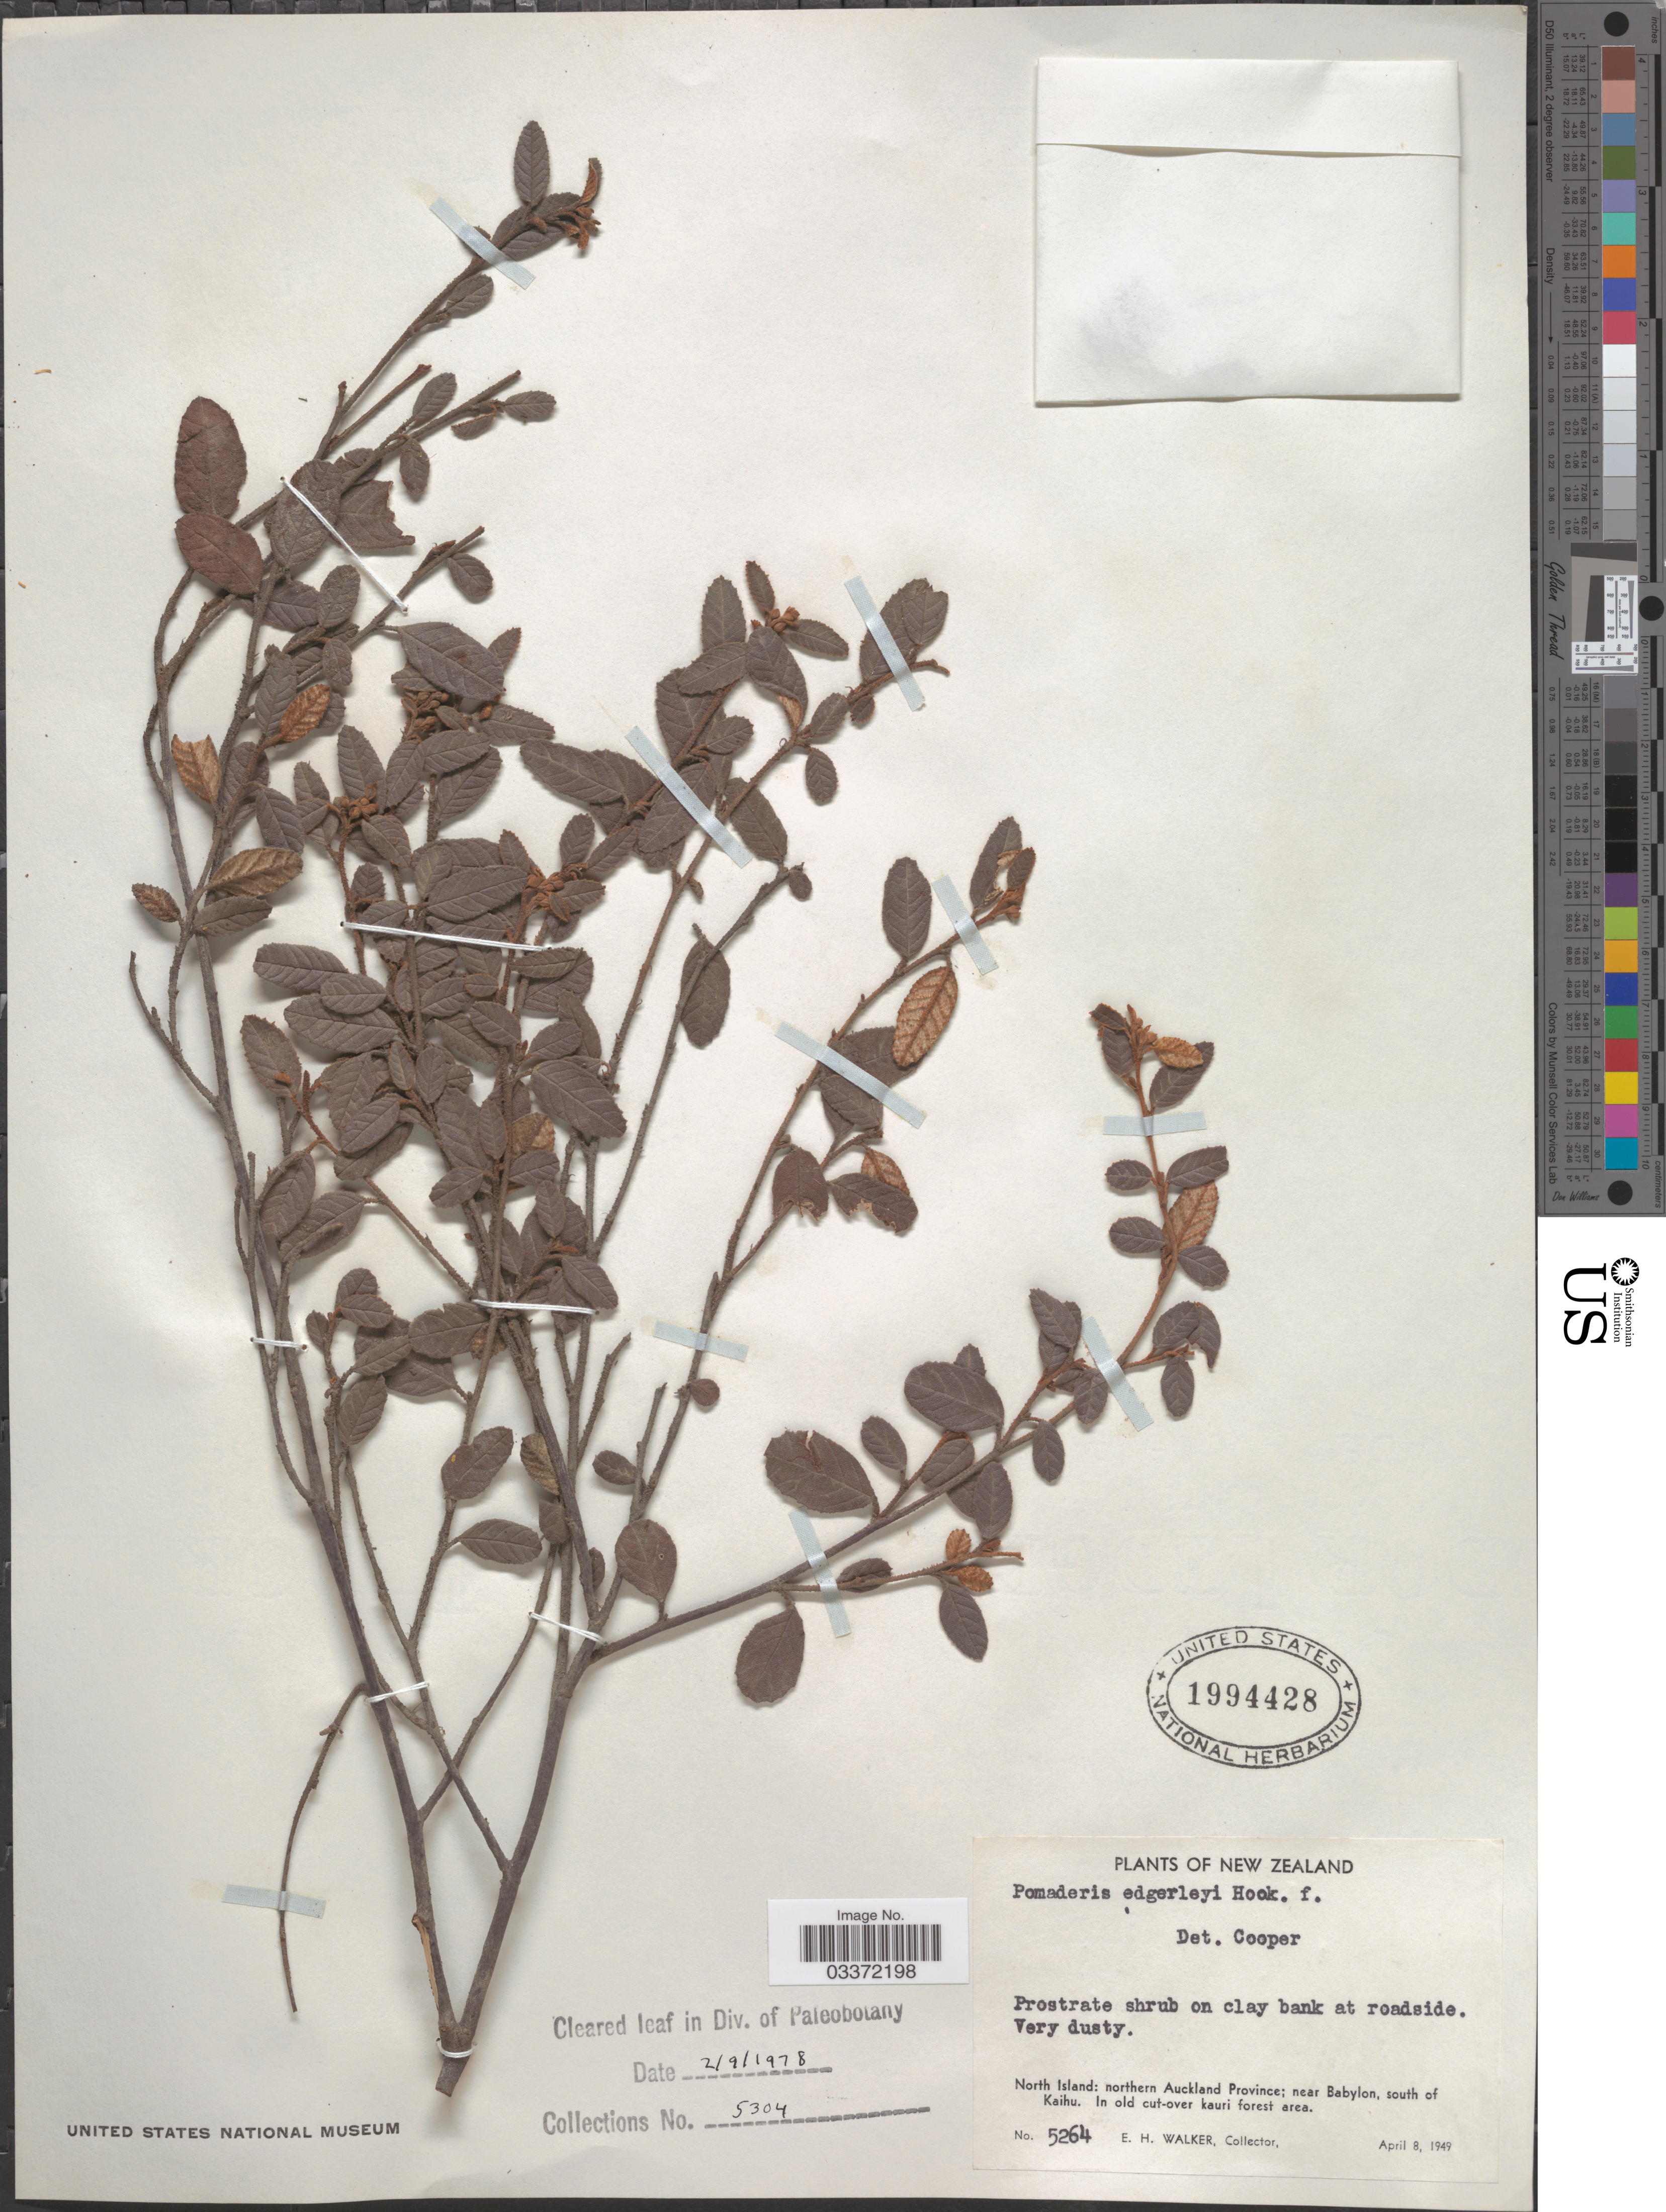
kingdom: Plantae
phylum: Tracheophyta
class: Magnoliopsida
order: Rosales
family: Rhamnaceae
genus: Pomaderris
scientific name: Pomaderris edgerleyi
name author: Hook. f.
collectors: E. H. Walker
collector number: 5264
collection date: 1949-04-08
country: New Zealand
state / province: Auckland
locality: North Island: northern Auckland Province; near Babylon, south of Kaihu.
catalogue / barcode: US 1994428